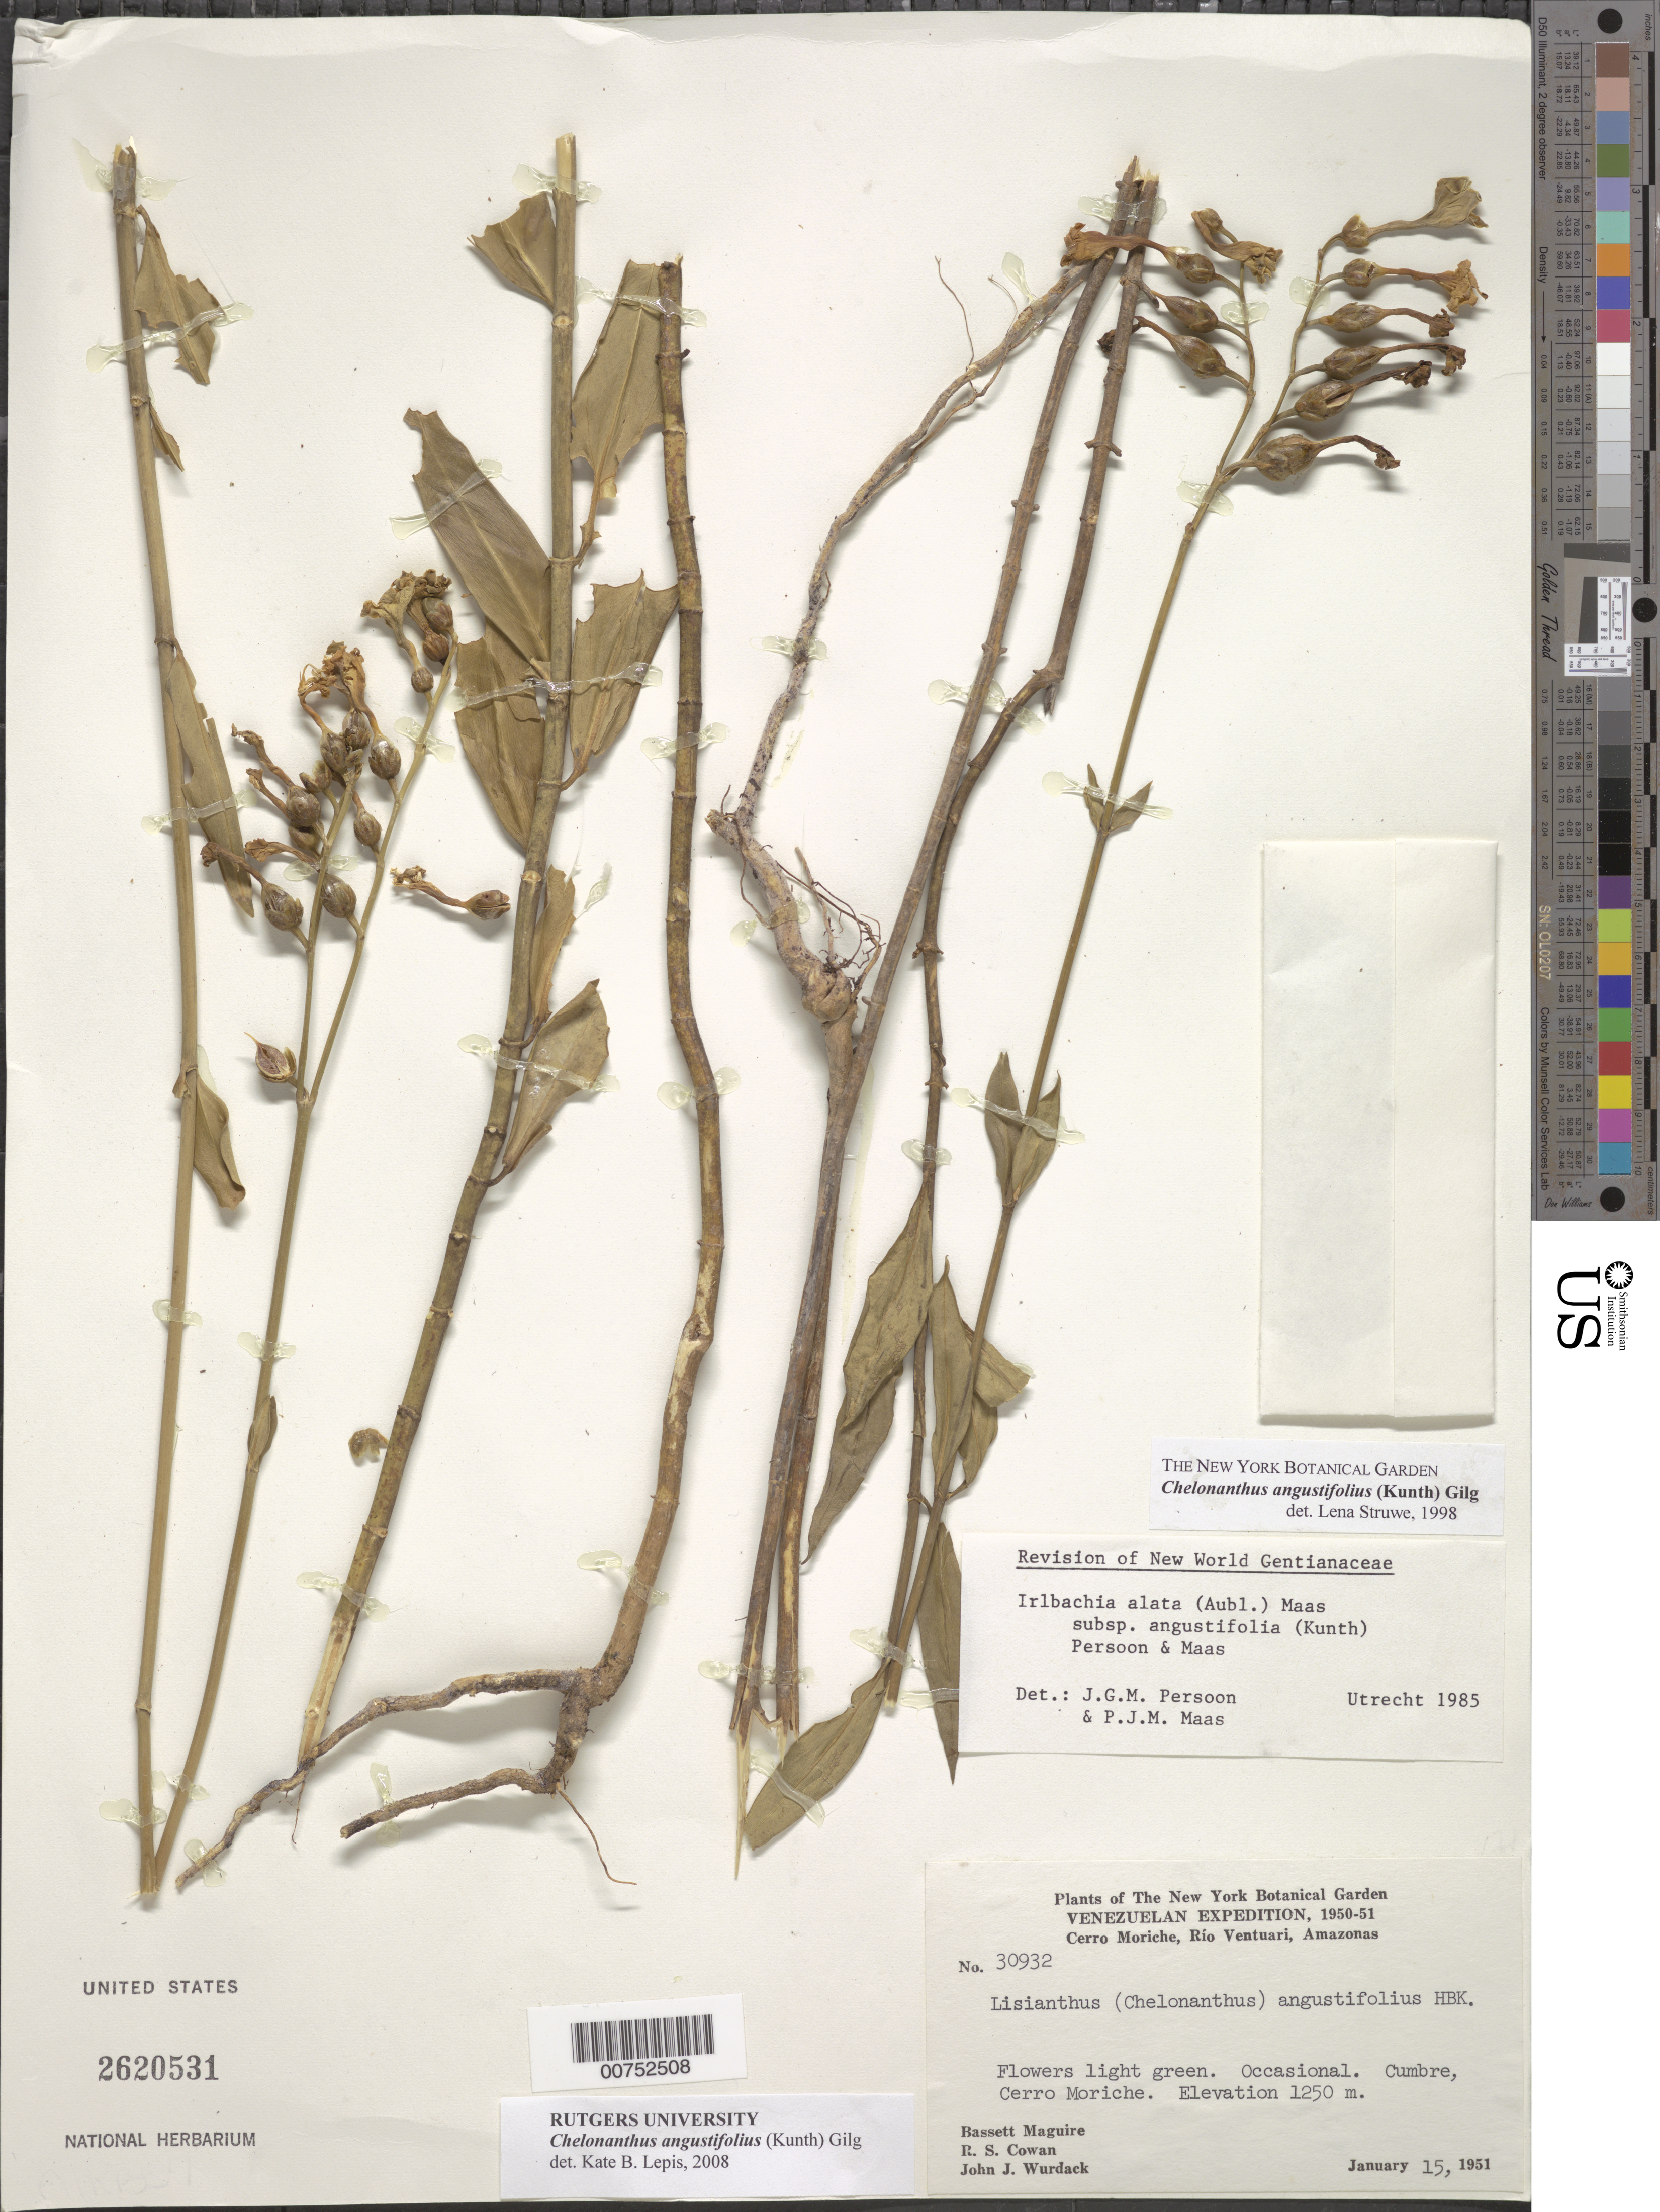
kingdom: Plantae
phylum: Tracheophyta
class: Magnoliopsida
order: Gentianales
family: Gentianaceae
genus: Chelonanthus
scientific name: Chelonanthus angustifolius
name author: (Kunth) Gilg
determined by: Struwe, L.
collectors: B. Maguire, R. S. Cowan & J. J. Wurdack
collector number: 30932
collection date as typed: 15-Jan-51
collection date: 1951-01-15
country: Venezuela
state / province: Amazonas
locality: Cerro Moriche, Río Ventuari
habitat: Cumbre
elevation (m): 1250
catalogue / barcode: US 2620531